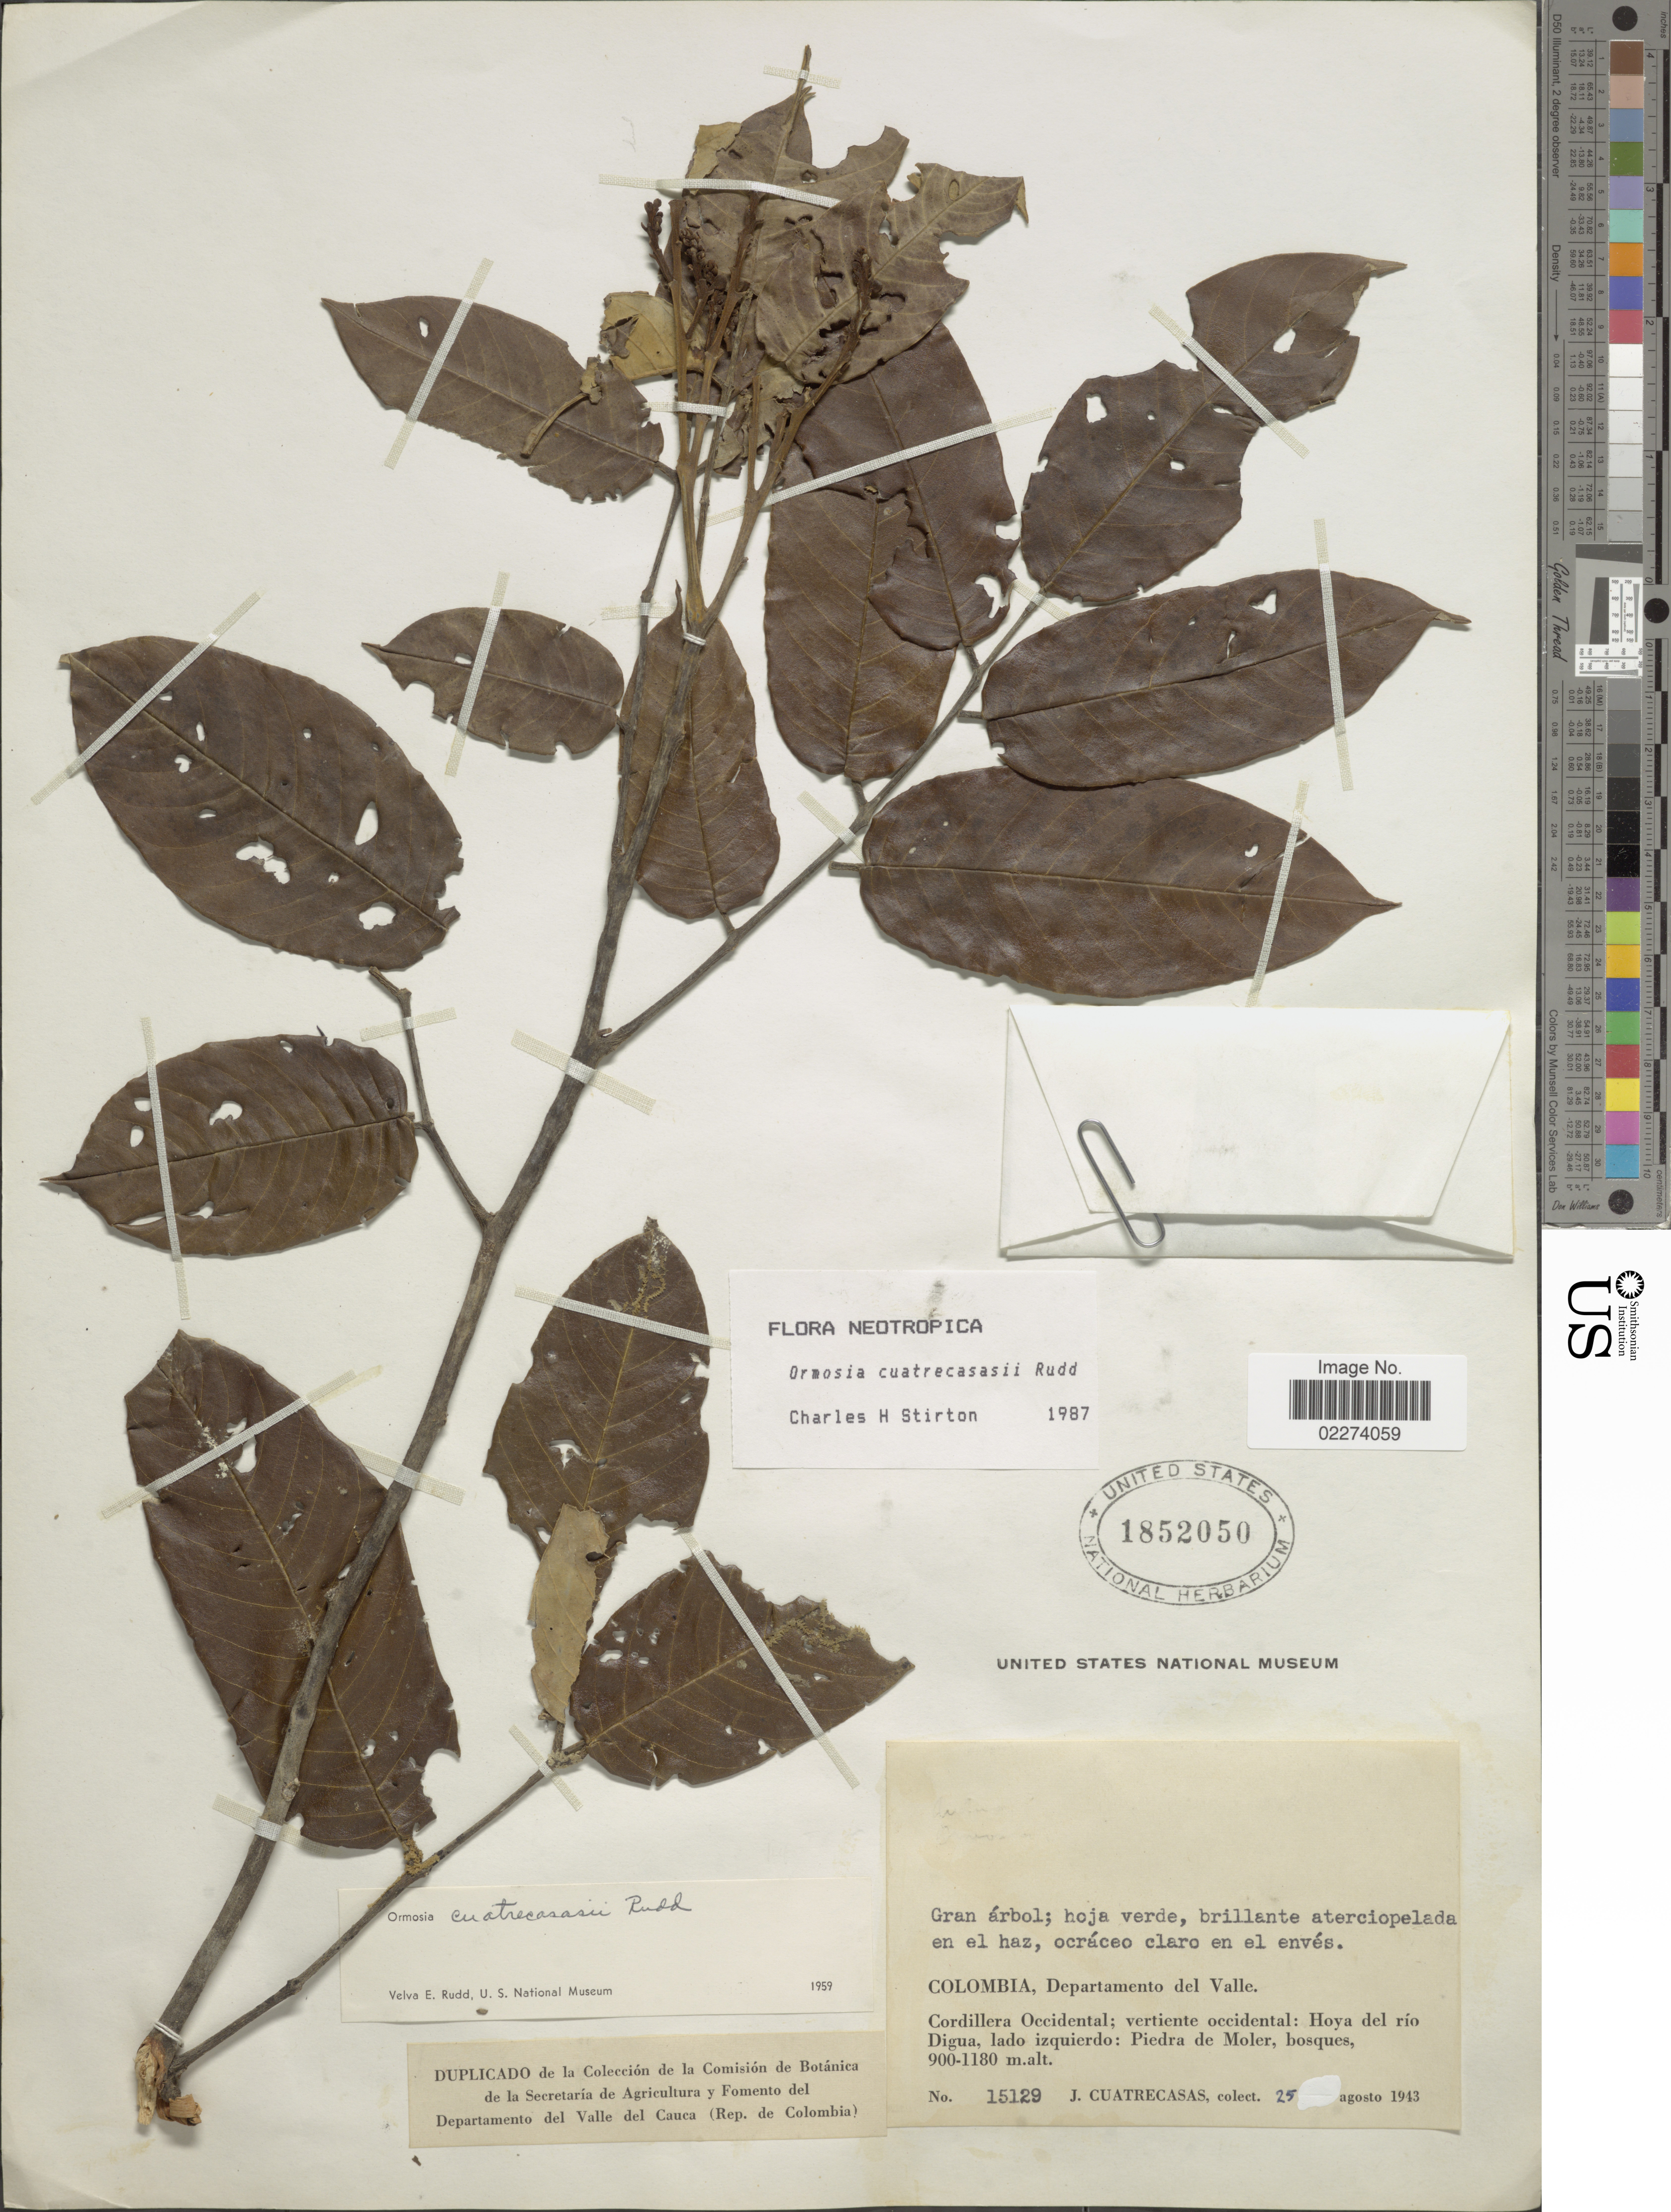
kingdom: Plantae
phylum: Tracheophyta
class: Magnoliopsida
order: Fabales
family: Fabaceae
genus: Ormosia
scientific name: Ormosia cuatrecasasii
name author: Rudd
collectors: J. Cuatrecasas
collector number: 15129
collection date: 1943-08-25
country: Colombia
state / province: Valle del Cauca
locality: Colombia, Departemento del Valle, Cordillera Occidental: vertiente occidental: Hoya del Rio Digua, lado izquierdo, Piedra de Moler, bosques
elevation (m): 900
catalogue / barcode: US 1852050